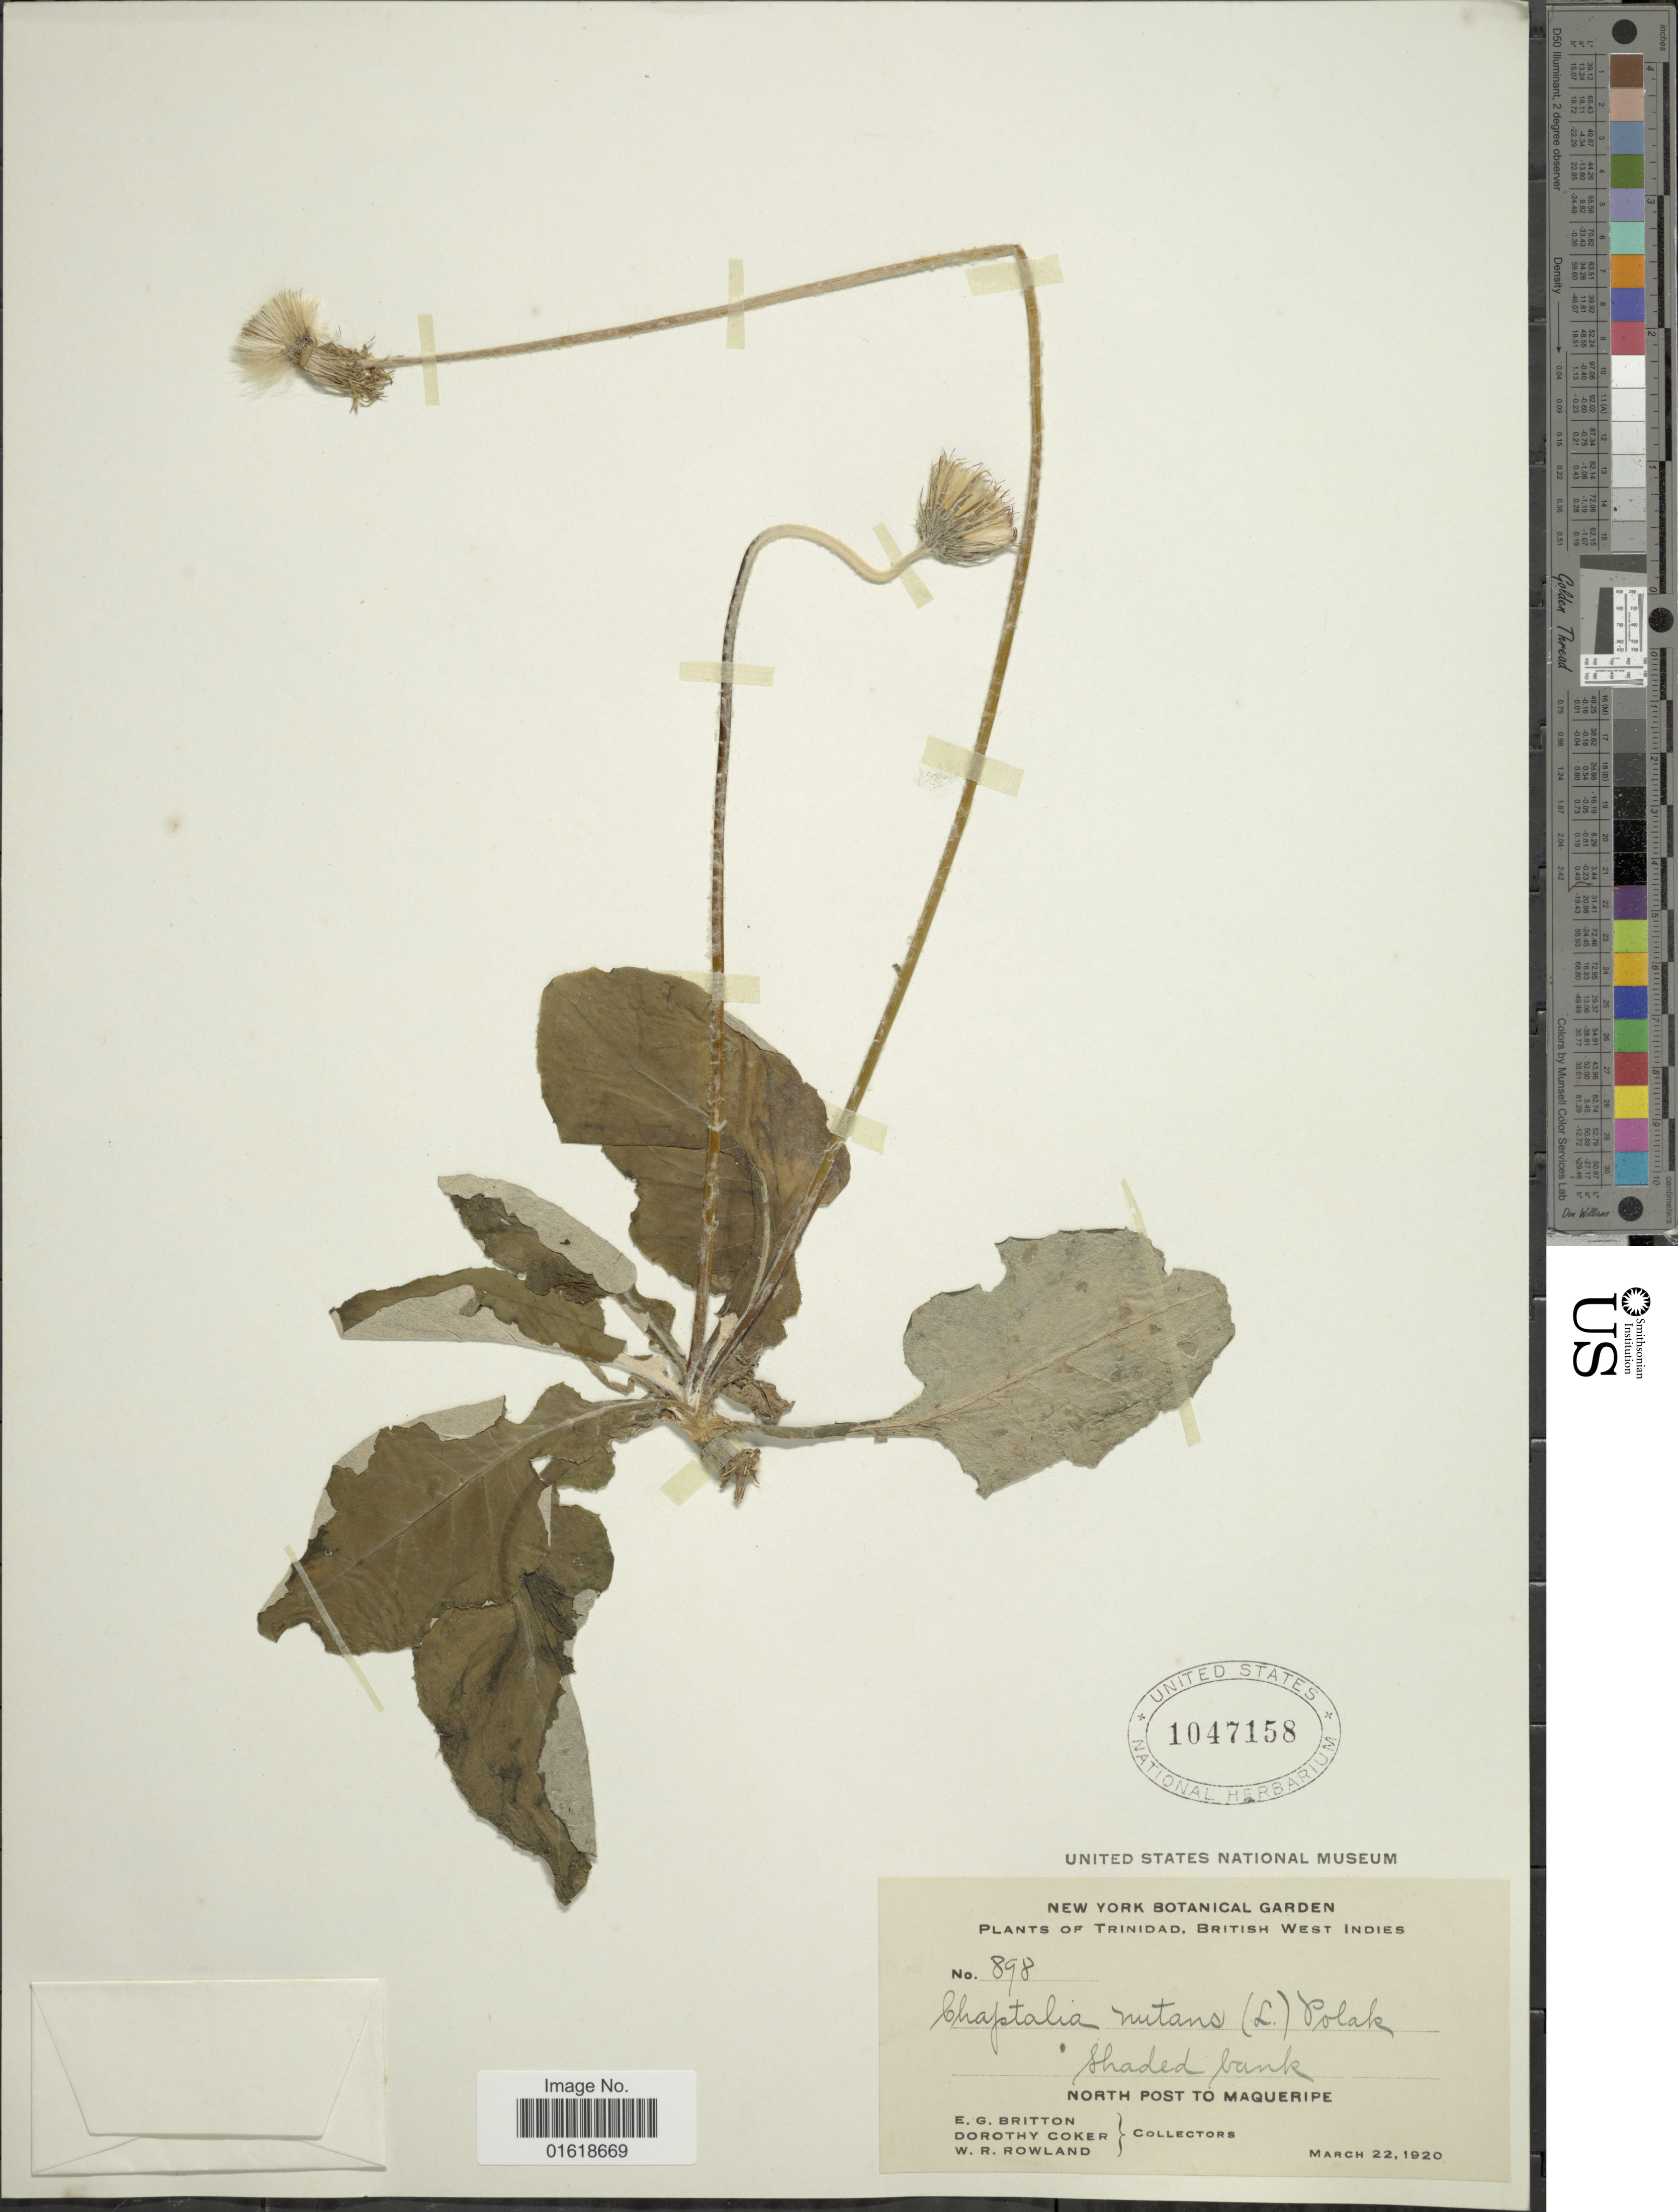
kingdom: Plantae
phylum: Tracheophyta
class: Magnoliopsida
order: Asterales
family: Asteraceae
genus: Chaptalia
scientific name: Chaptalia nutans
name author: (L.) Pol.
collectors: E. G. Britton, D. Coker & W. Rowland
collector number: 898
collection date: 1920-03-22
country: Trinidad and Tobago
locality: Trinidad, British West Indies. Shaded bank. North Post of Maqueripe.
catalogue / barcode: US 1047158